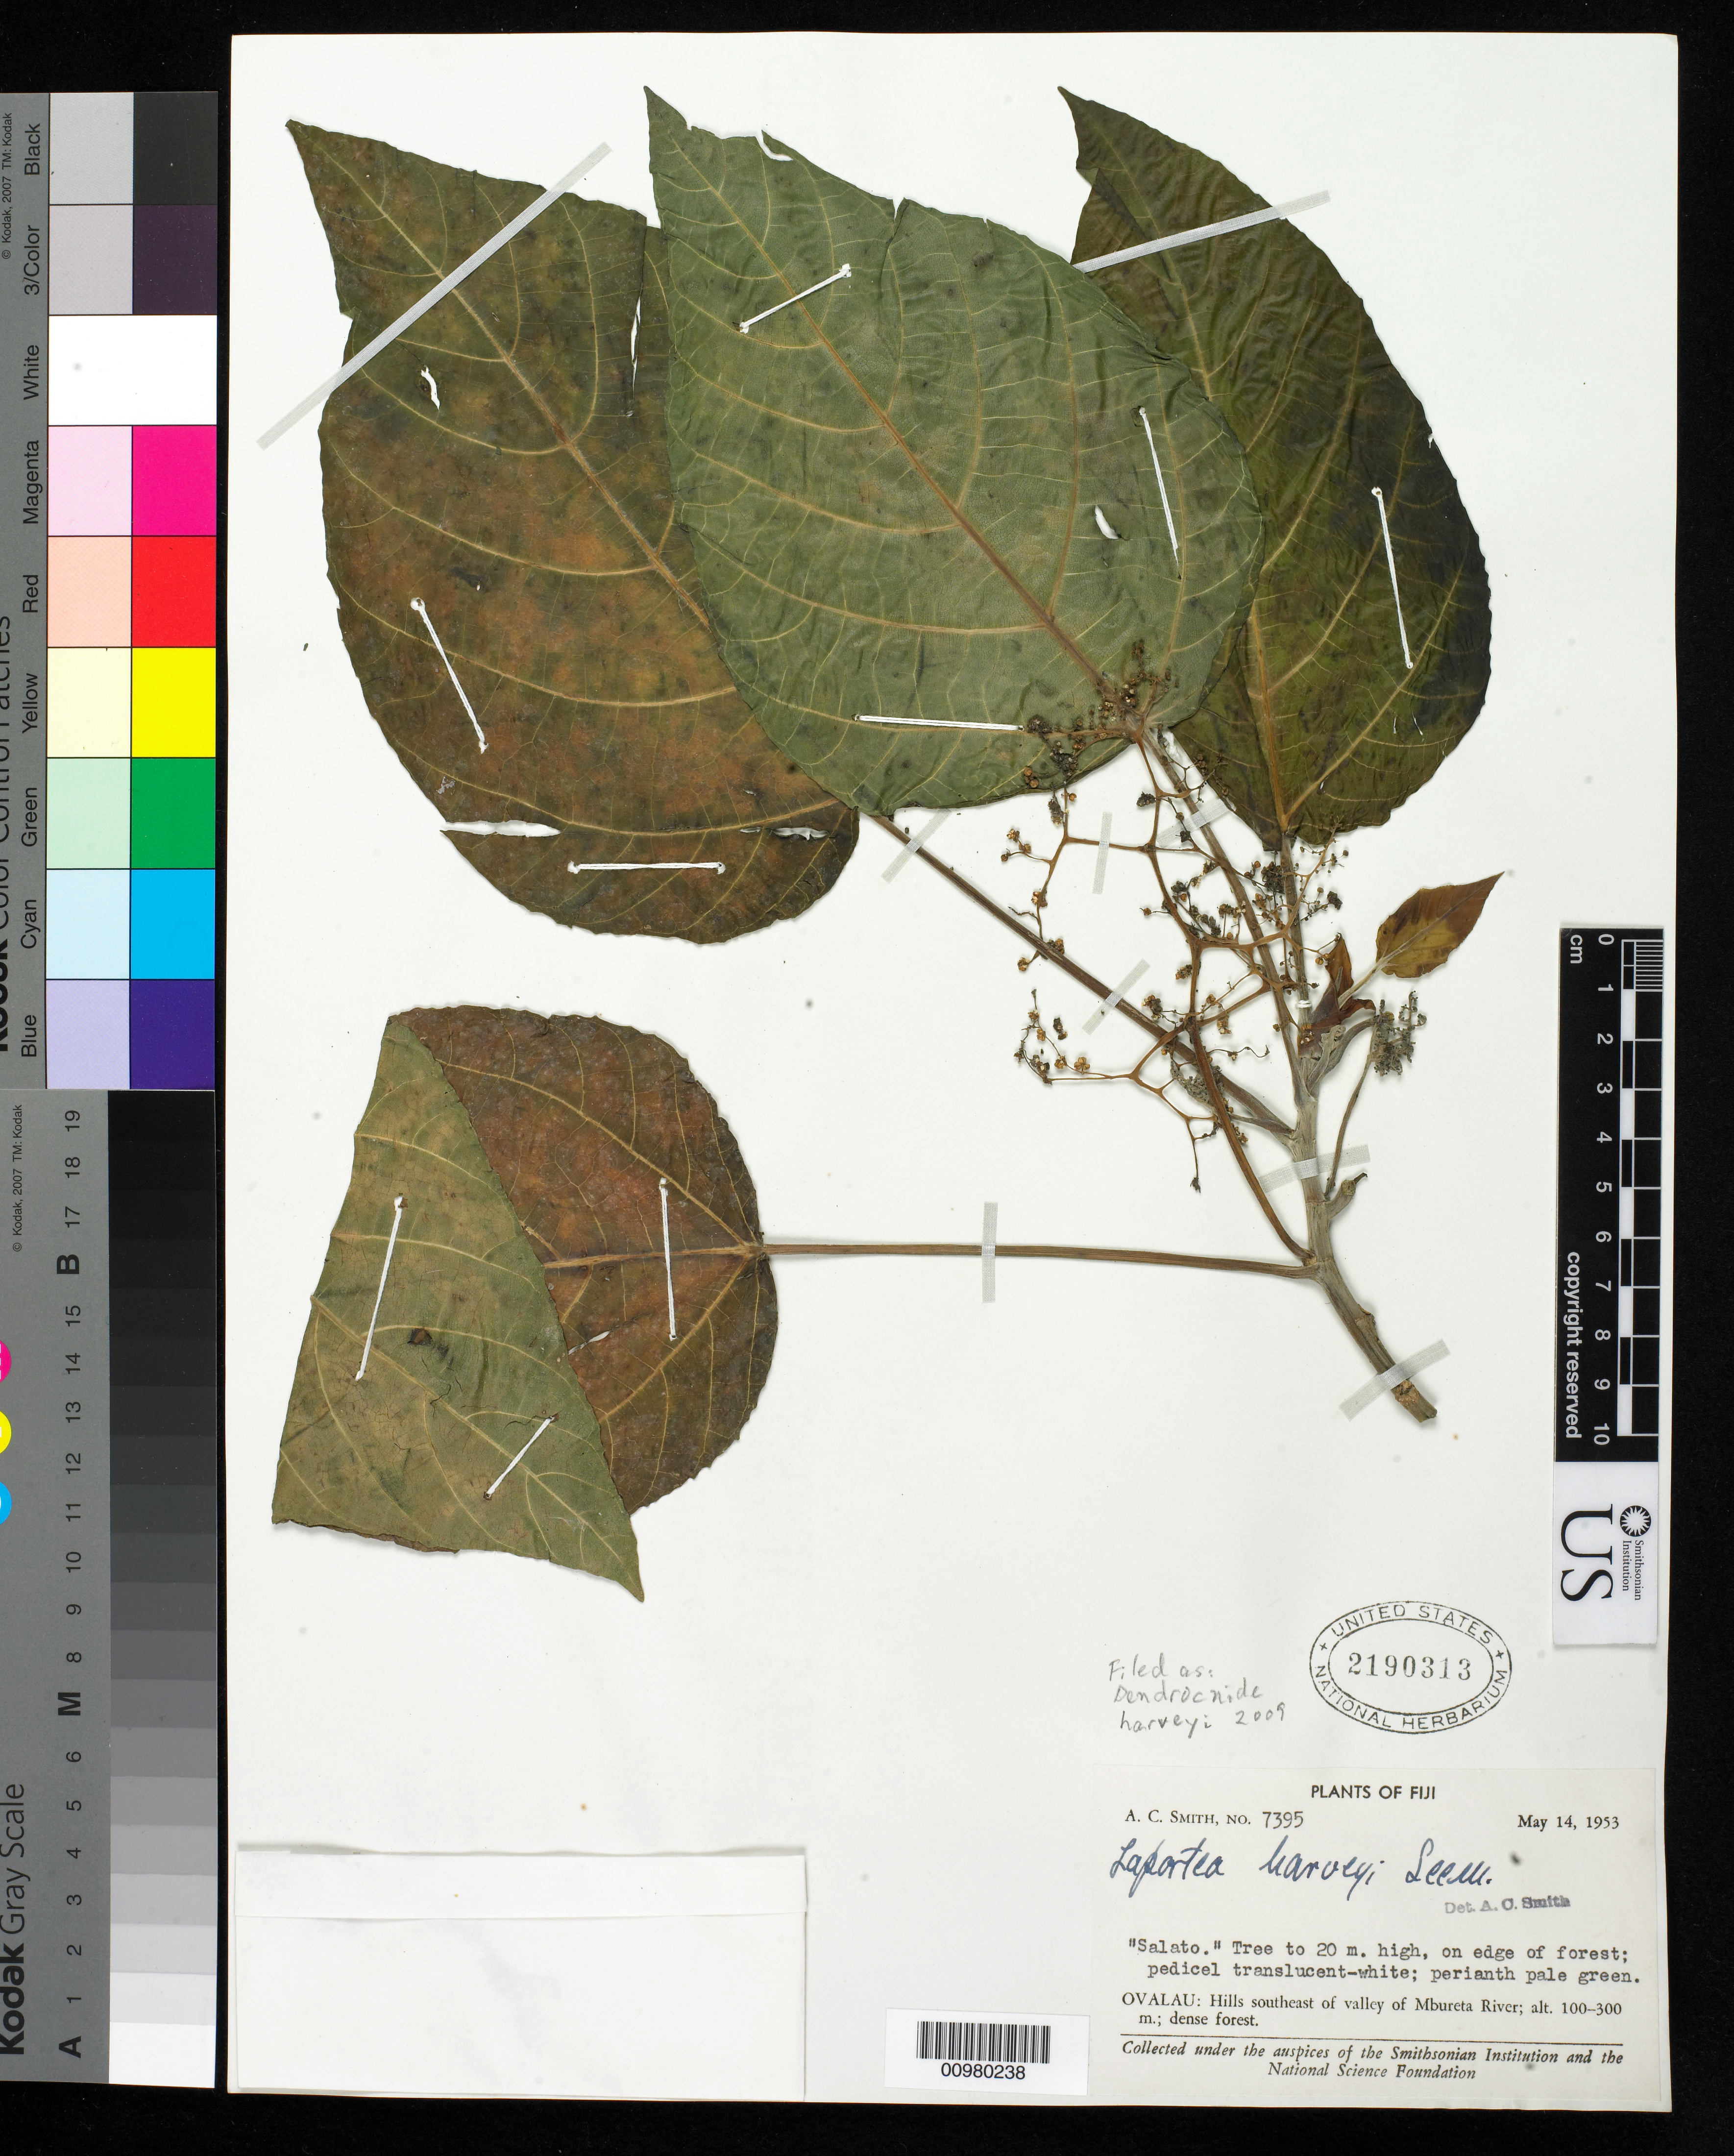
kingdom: Plantae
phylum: Tracheophyta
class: Magnoliopsida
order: Rosales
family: Urticaceae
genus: Dendrocnide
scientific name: Dendrocnide harveyi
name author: (Seem.) Chew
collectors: C. A. Smith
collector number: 7395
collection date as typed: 14 May 1953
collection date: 1953-05-14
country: Fiji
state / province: Eastern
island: Ovalau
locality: Hills SE of valley of Mbureta River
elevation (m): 100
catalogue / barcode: US 2190313